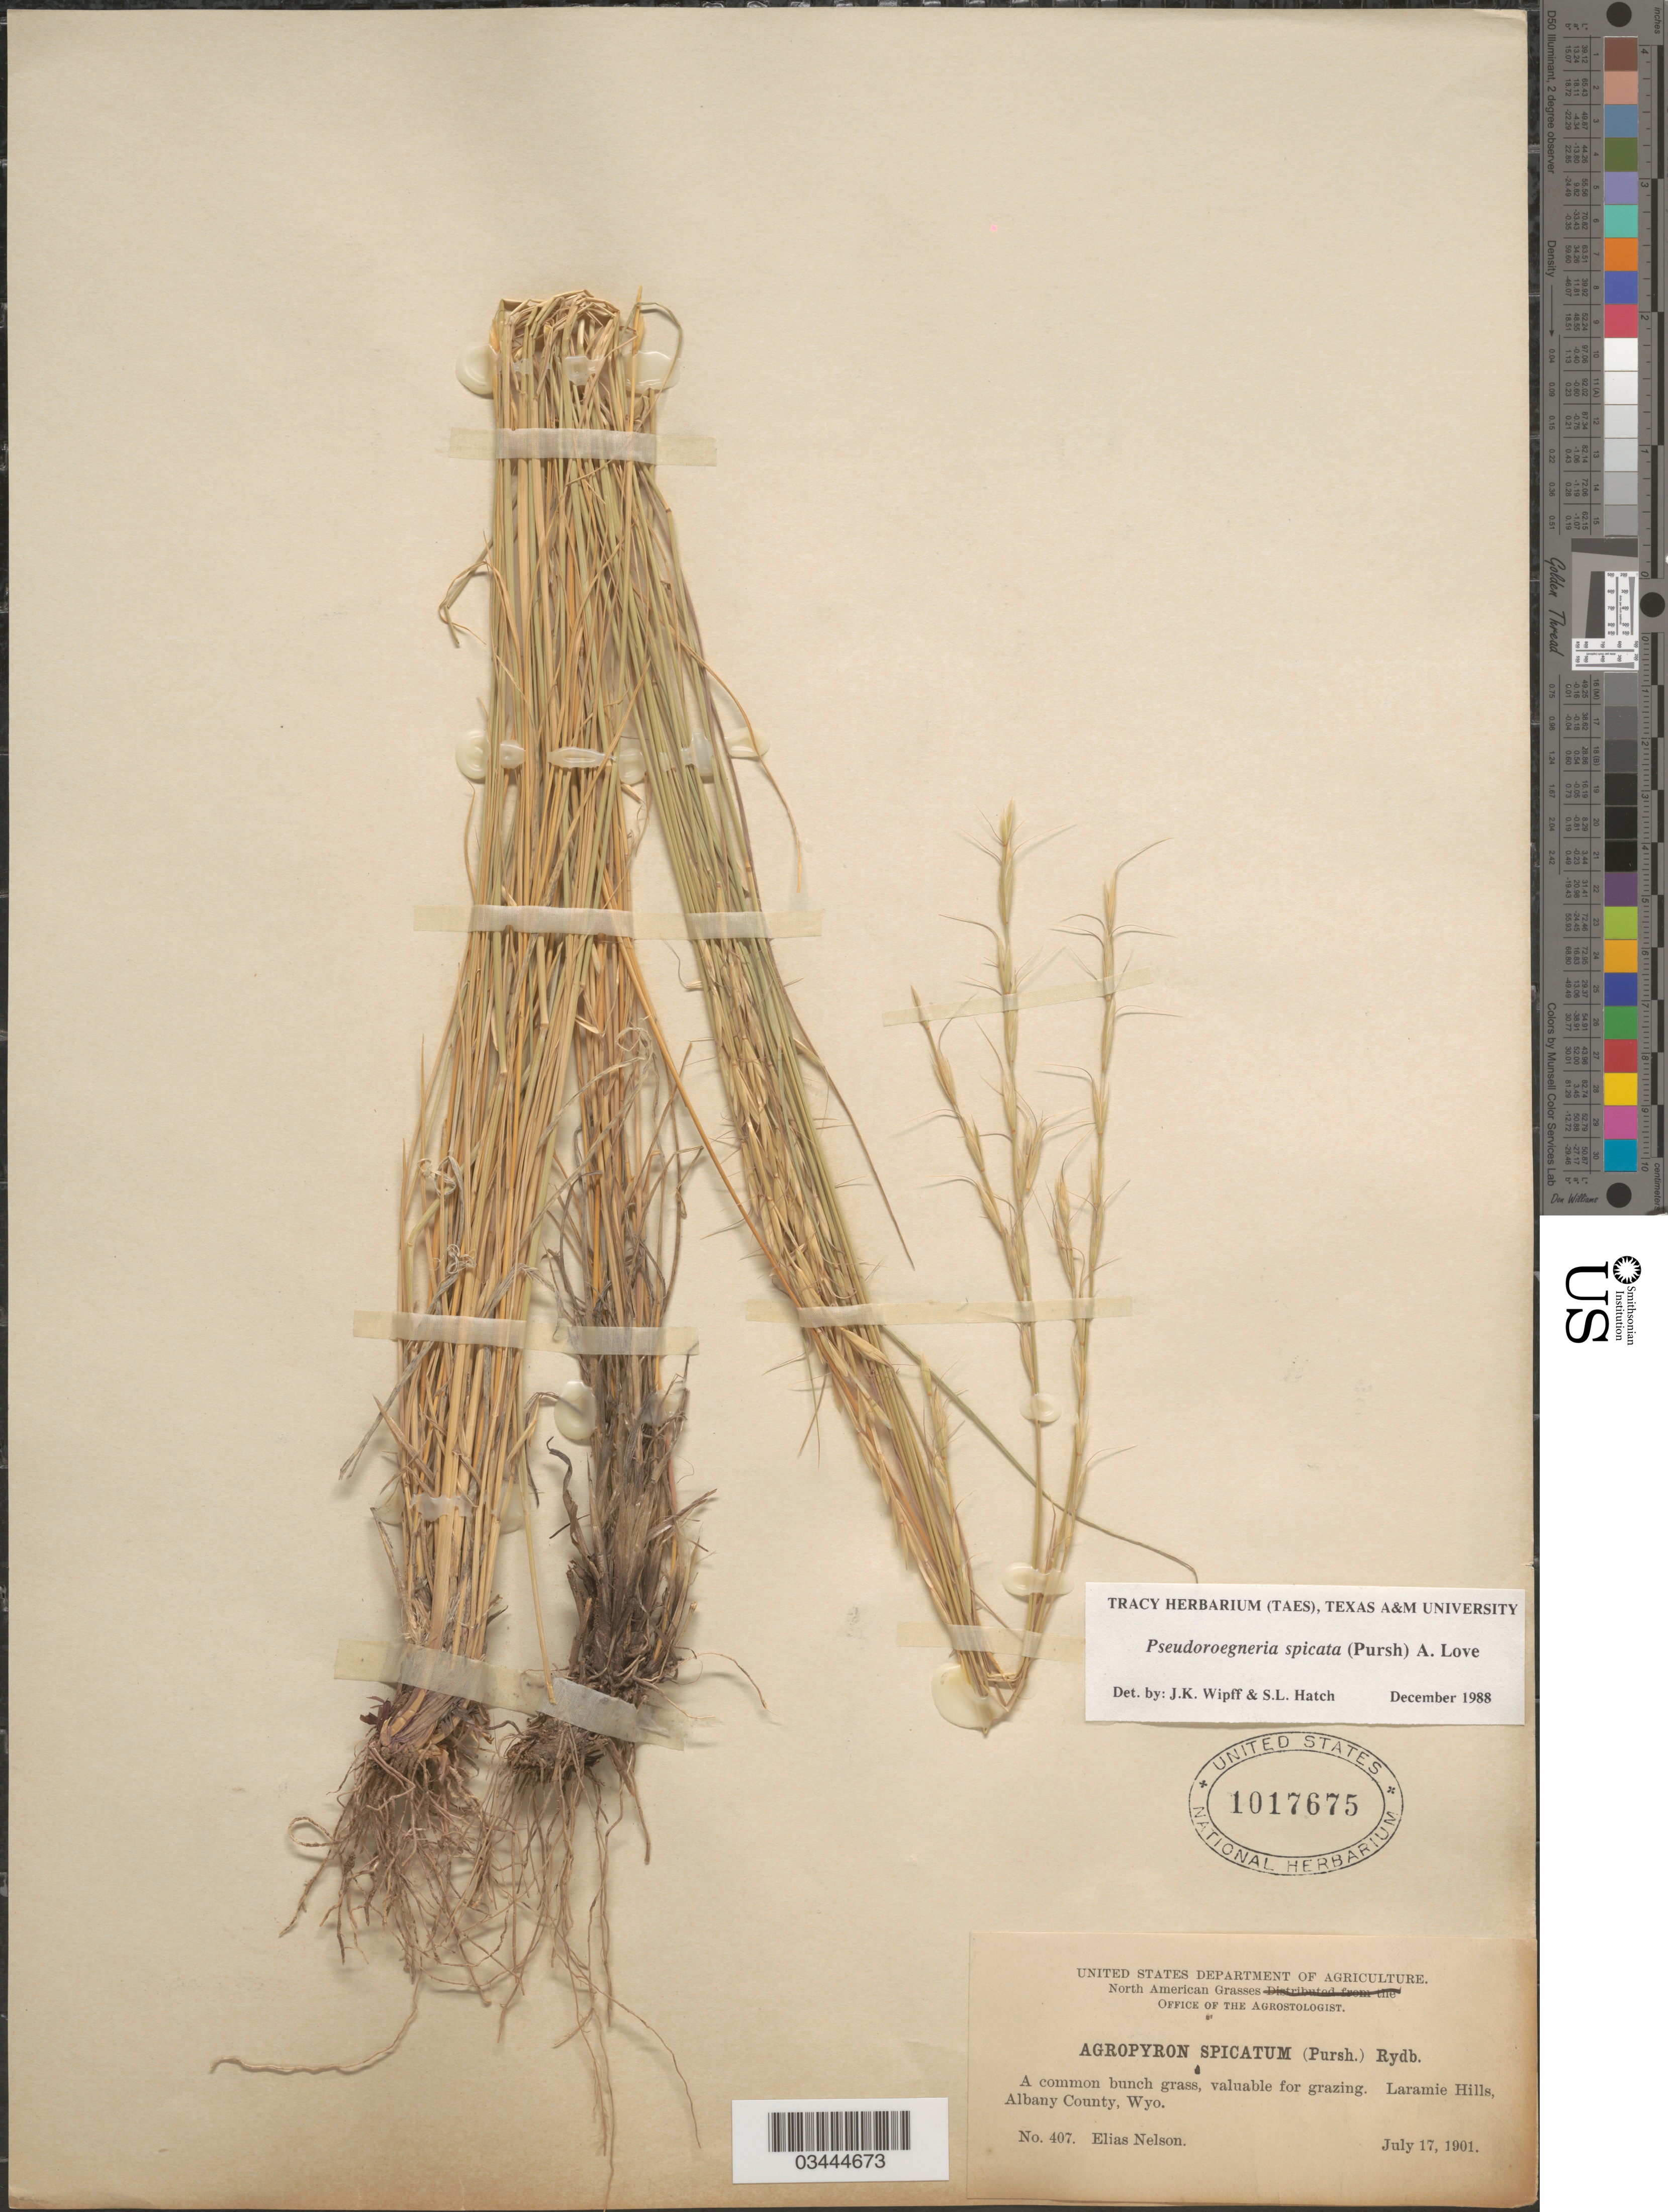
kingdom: Plantae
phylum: Tracheophyta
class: Liliopsida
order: Poales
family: Poaceae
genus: Pseudoroegneria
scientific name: Pseudoroegneria spicata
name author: (Pursh) Á. Löve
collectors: E. Nelson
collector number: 407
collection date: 1901-07-17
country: United States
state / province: Wyoming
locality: Laramie Hills, Albany County.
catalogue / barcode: US 1017675